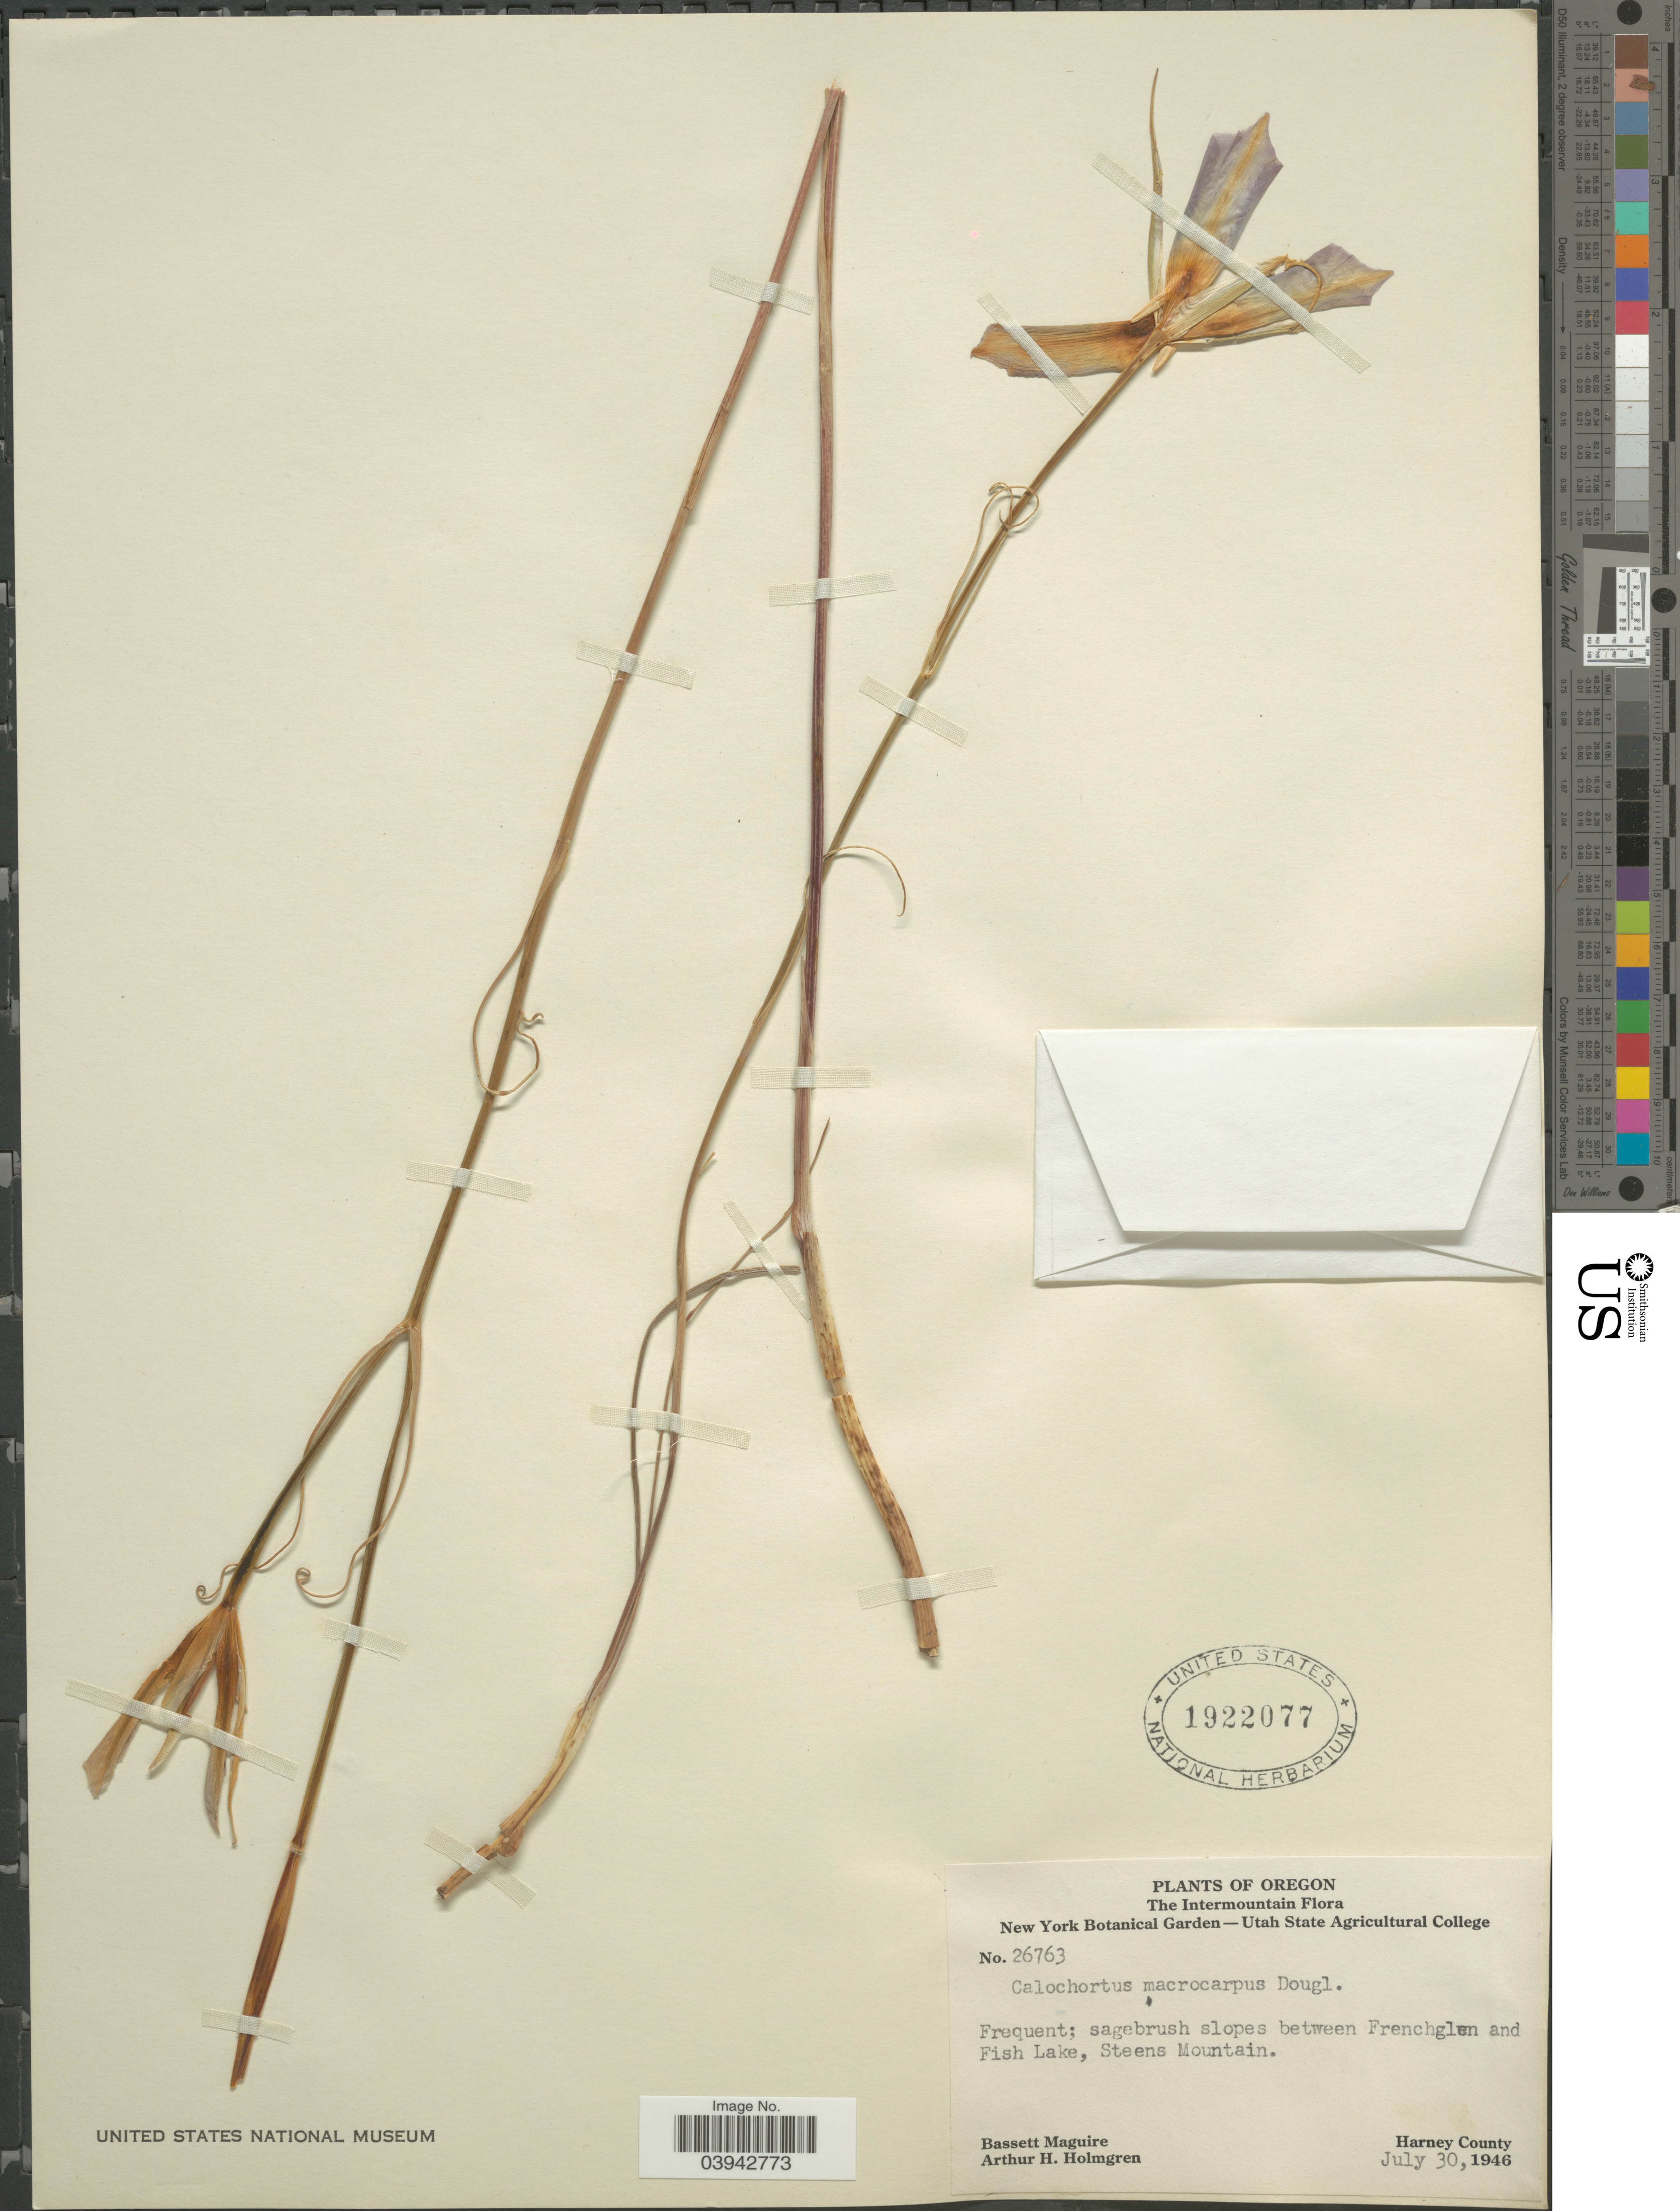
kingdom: Plantae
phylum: Tracheophyta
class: Liliopsida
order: Liliales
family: Liliaceae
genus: Calochortus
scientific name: Calochortus macrocarpus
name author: Douglas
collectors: B. Maguire & A. H. Holmgren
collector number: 26763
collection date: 1946-07-30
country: United States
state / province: Oregon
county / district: Harney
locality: The Intermountain. Sagebrush slopes between Frencglen and Fish Lake, Steens Mountain. Harney County.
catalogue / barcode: US 1922077